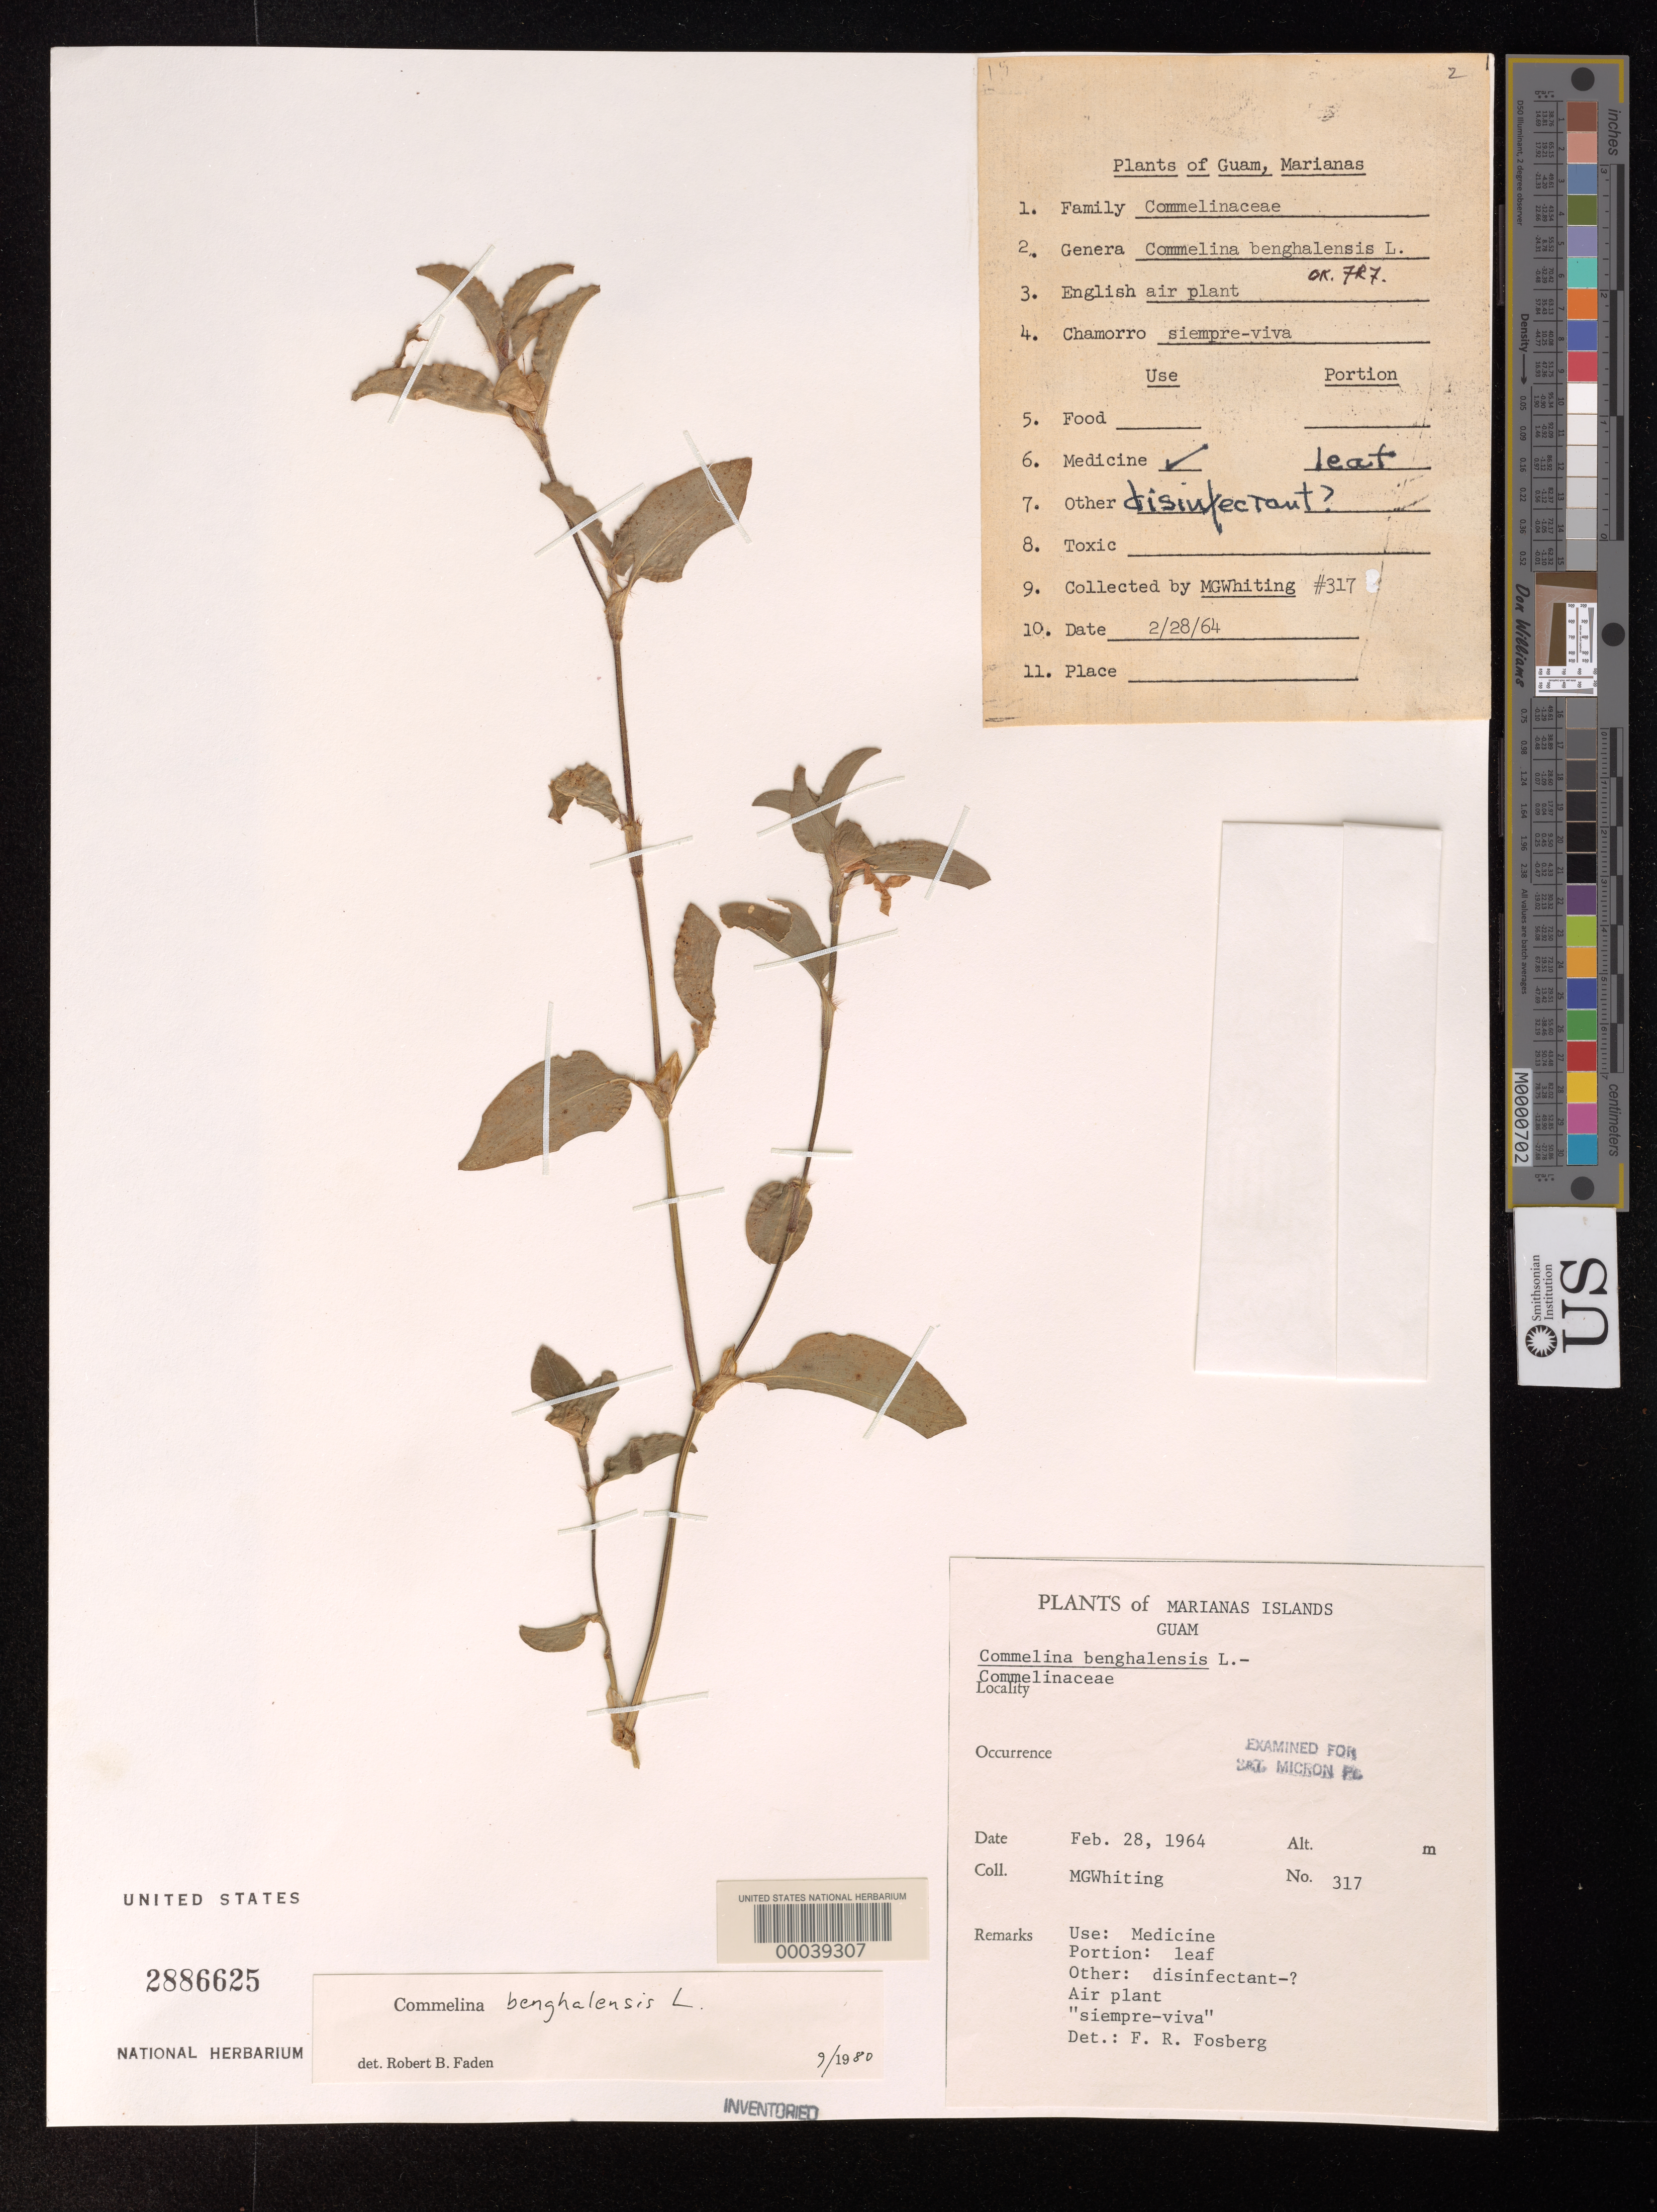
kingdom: Plantae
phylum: Tracheophyta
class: Liliopsida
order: Commelinales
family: Commelinaceae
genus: Commelina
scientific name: Commelina benghalensis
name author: L.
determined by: Faden, Robert B., (US), Smithsonian Institution - National Museum of Natural History (UNITED STATES)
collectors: M. Whiting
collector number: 317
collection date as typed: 28 Feb 1964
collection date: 1964-02-28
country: Guam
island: Guam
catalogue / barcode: US 2886625